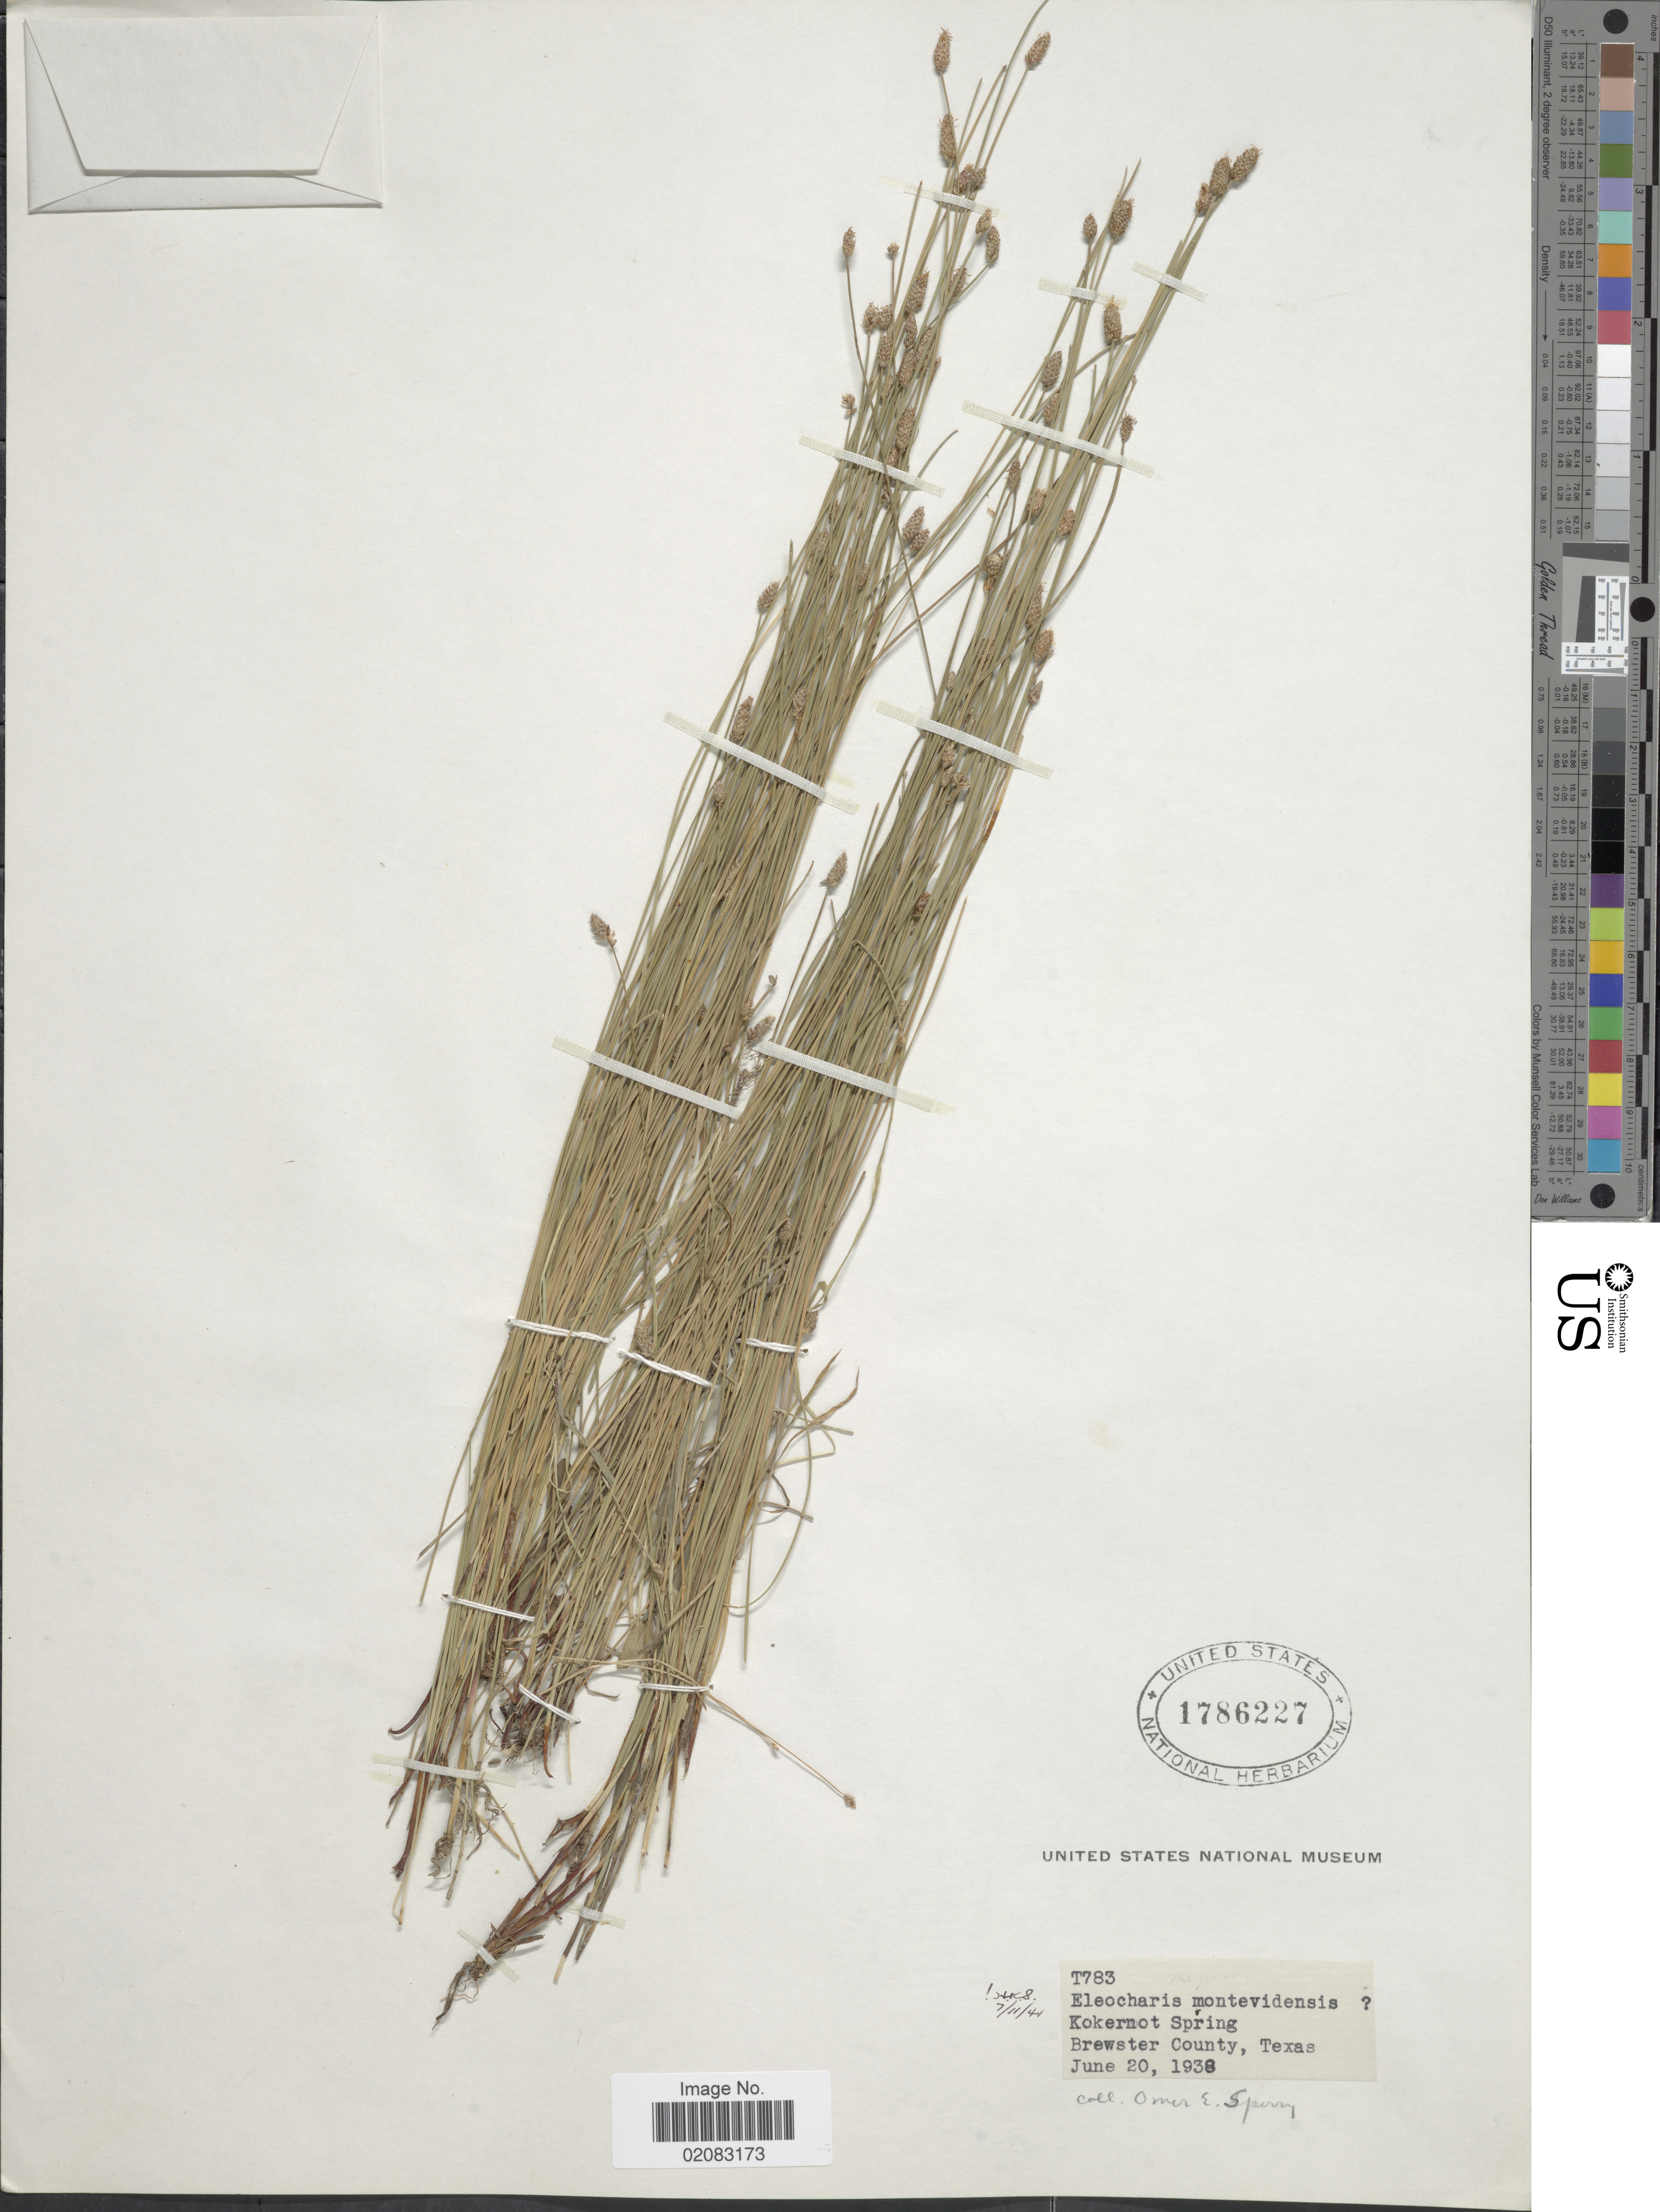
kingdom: Plantae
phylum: Tracheophyta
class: Liliopsida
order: Poales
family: Cyperaceae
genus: Eleocharis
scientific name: Eleocharis montevidensis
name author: Kunth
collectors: O. E. Sperry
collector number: T783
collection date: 1938-06-20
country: United States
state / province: Texas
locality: Kokernot Spring, Brewster County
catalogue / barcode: US 1786227